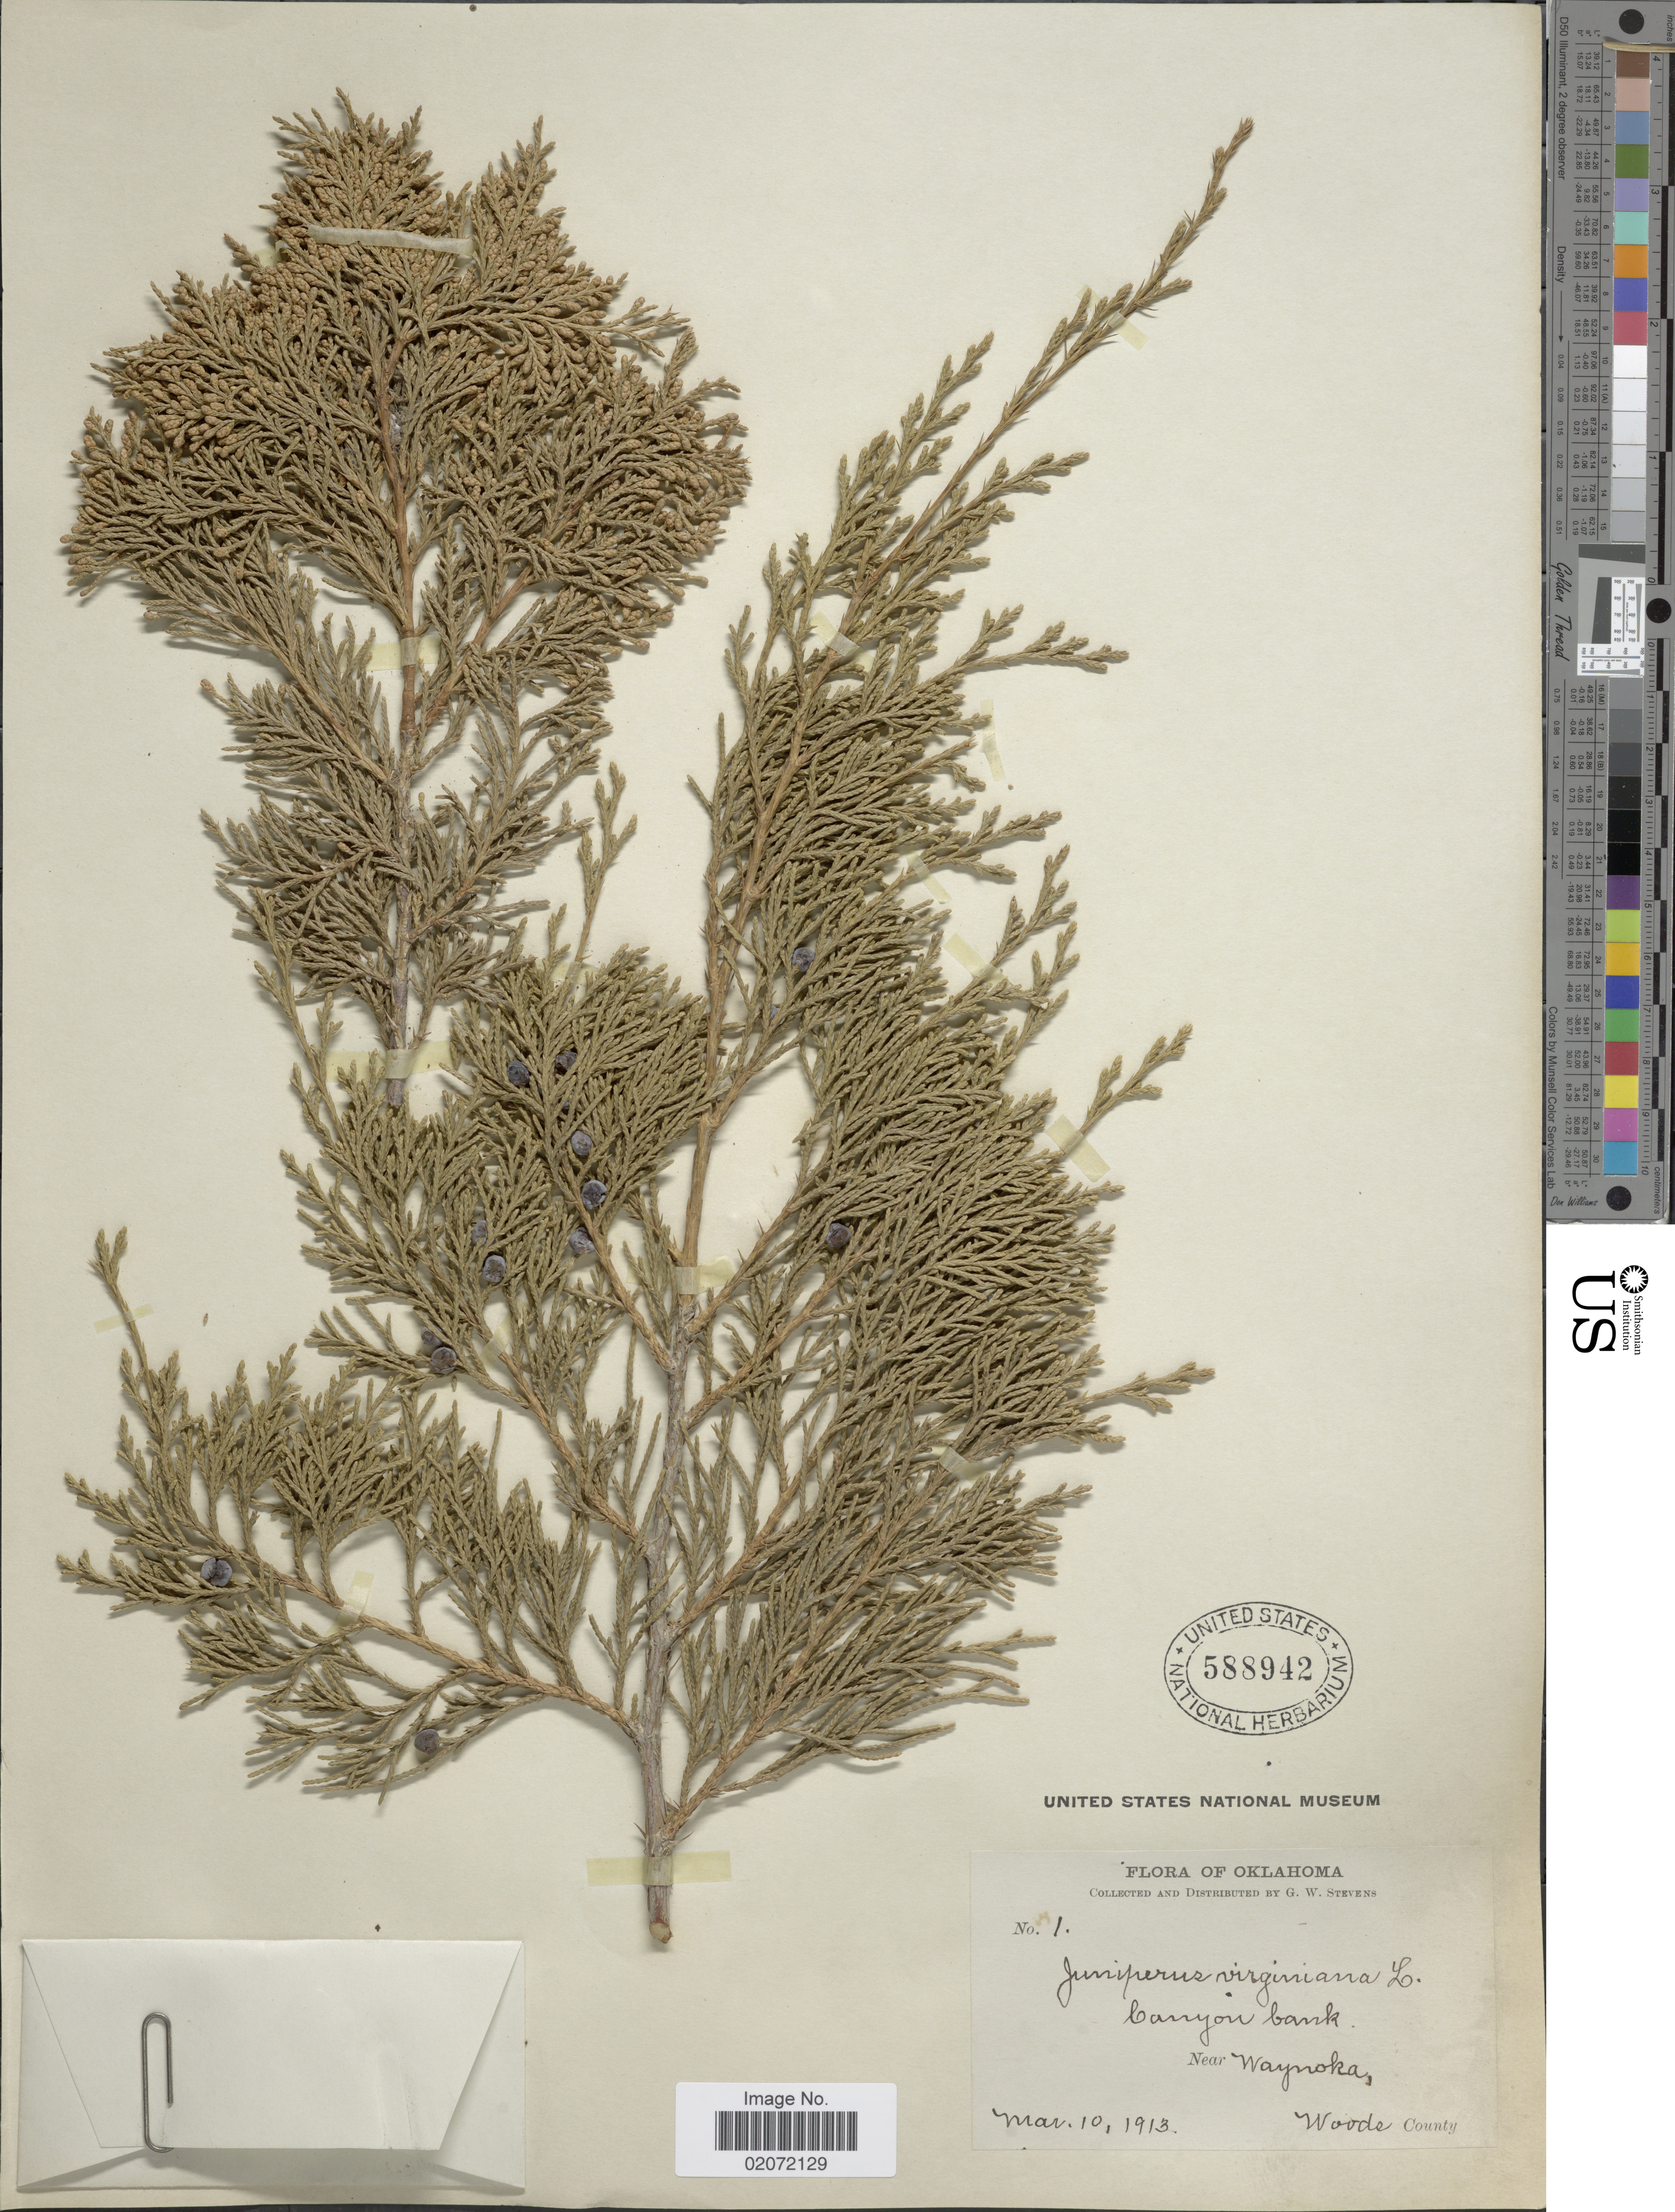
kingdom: Plantae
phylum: Tracheophyta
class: Pinopsida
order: Pinales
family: Cupressaceae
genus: Juniperus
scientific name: Juniperus virginiana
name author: L.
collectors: G. W. Stevens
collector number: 1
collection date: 1913-03-10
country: United States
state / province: Oklahoma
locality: Canyon Carryon bank, Near Waynoka. Woods County.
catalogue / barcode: US 588942